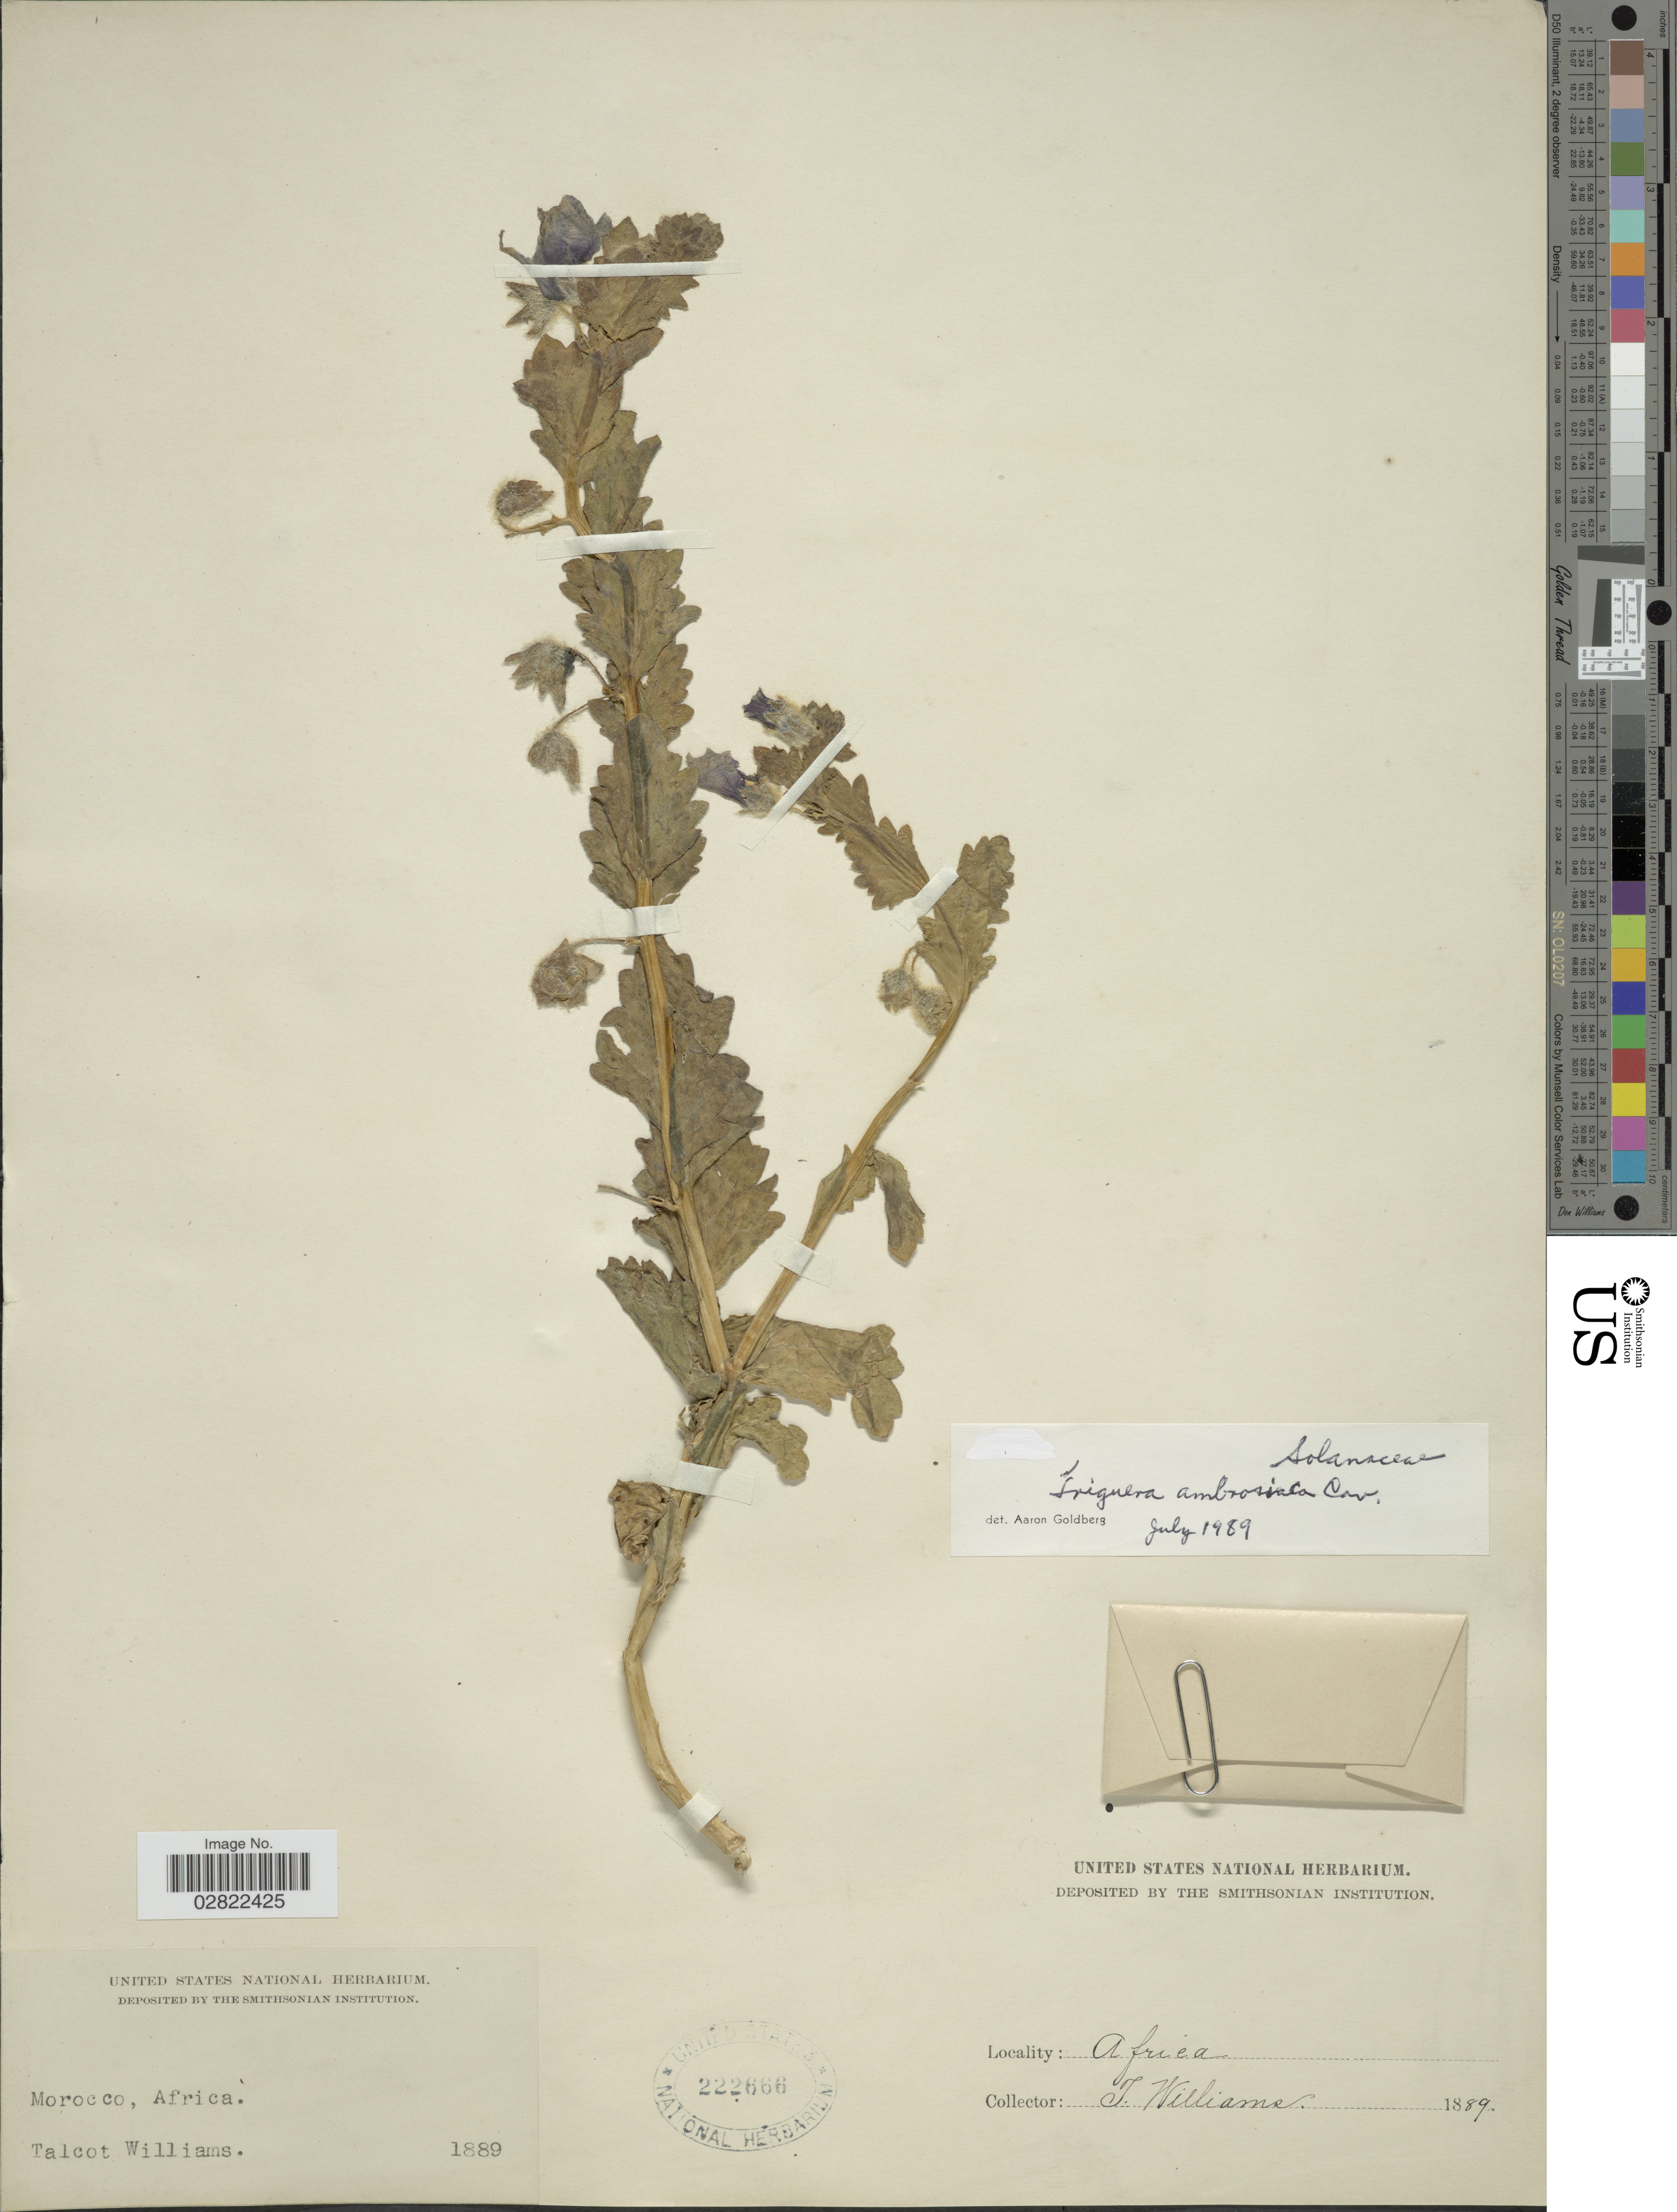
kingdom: Plantae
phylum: Tracheophyta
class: Magnoliopsida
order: Solanales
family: Solanaceae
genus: Triguera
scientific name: Triguera ambrosiaca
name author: Cav.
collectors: T. Williams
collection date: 1889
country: Morocco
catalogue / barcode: US 222666